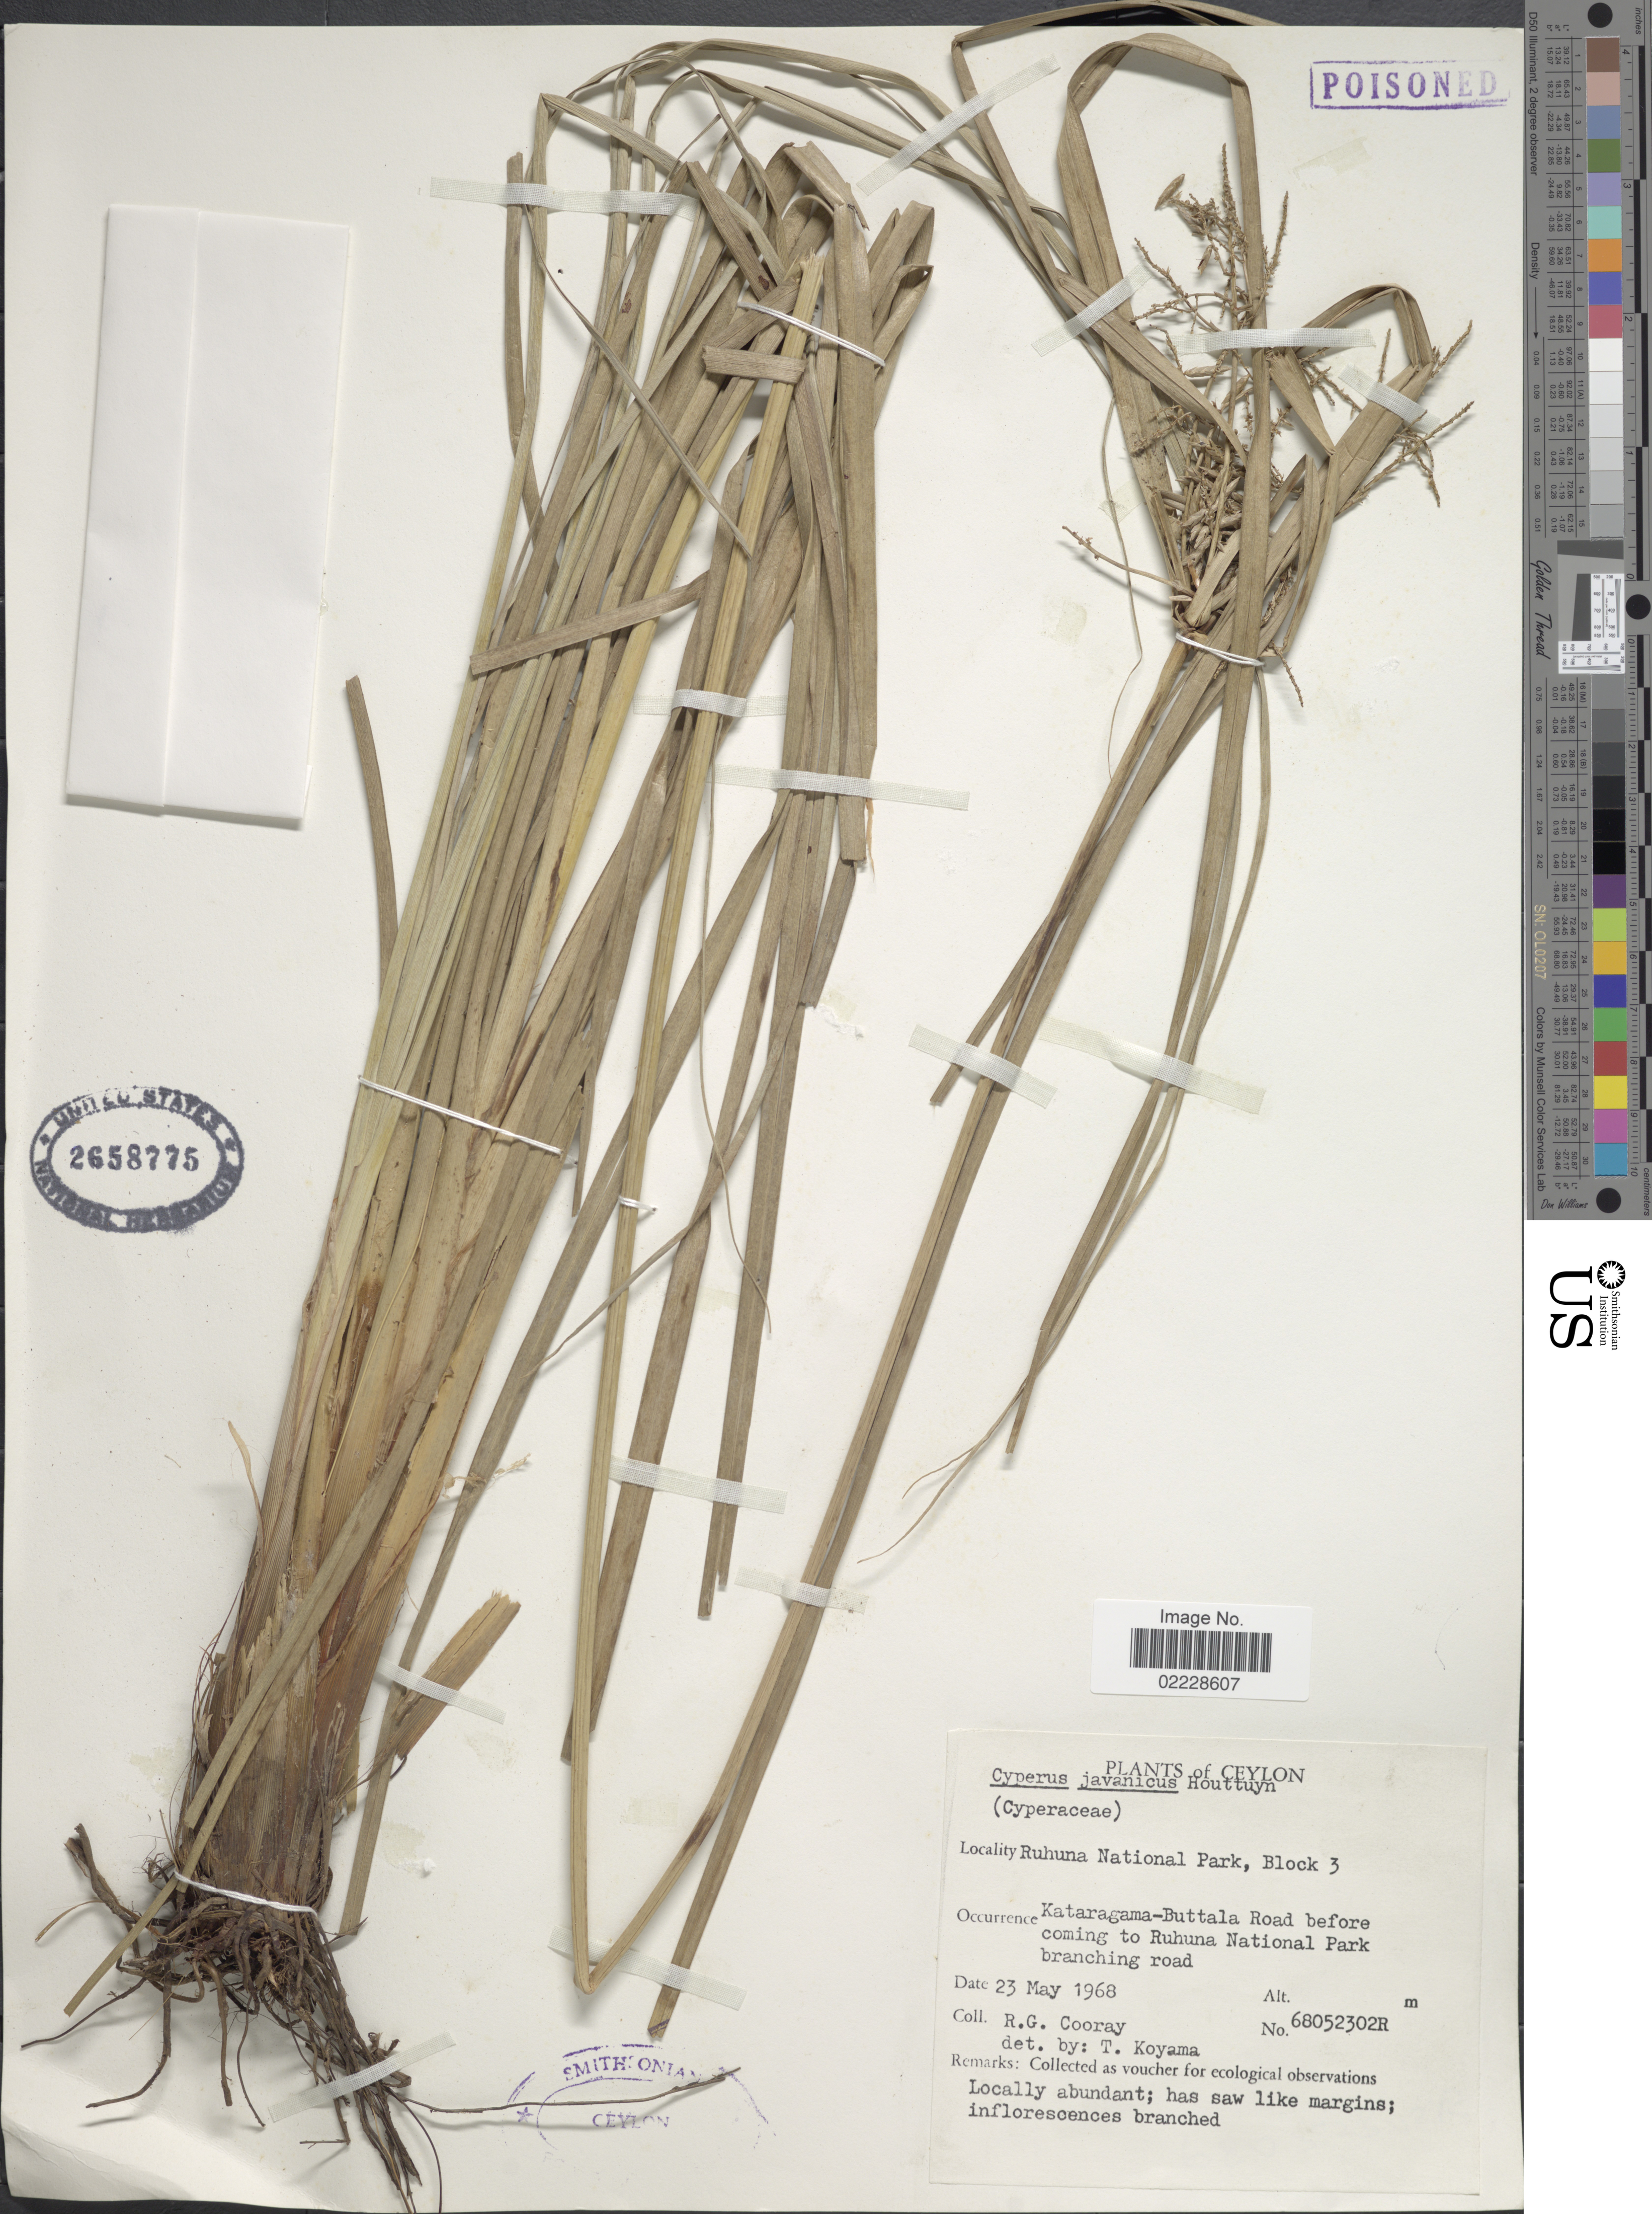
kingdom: Plantae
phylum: Tracheophyta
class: Liliopsida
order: Poales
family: Cyperaceae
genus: Cyperus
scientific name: Cyperus javanicus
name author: Houtt.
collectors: R. Cooray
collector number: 68052302R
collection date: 1968-05-23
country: Sri Lanka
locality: Ceylon, Ruhuna National Park, Block 3. Kataragam-Buttala Road Before coming to Ruhuna National Park branching road.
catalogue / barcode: US 2658775